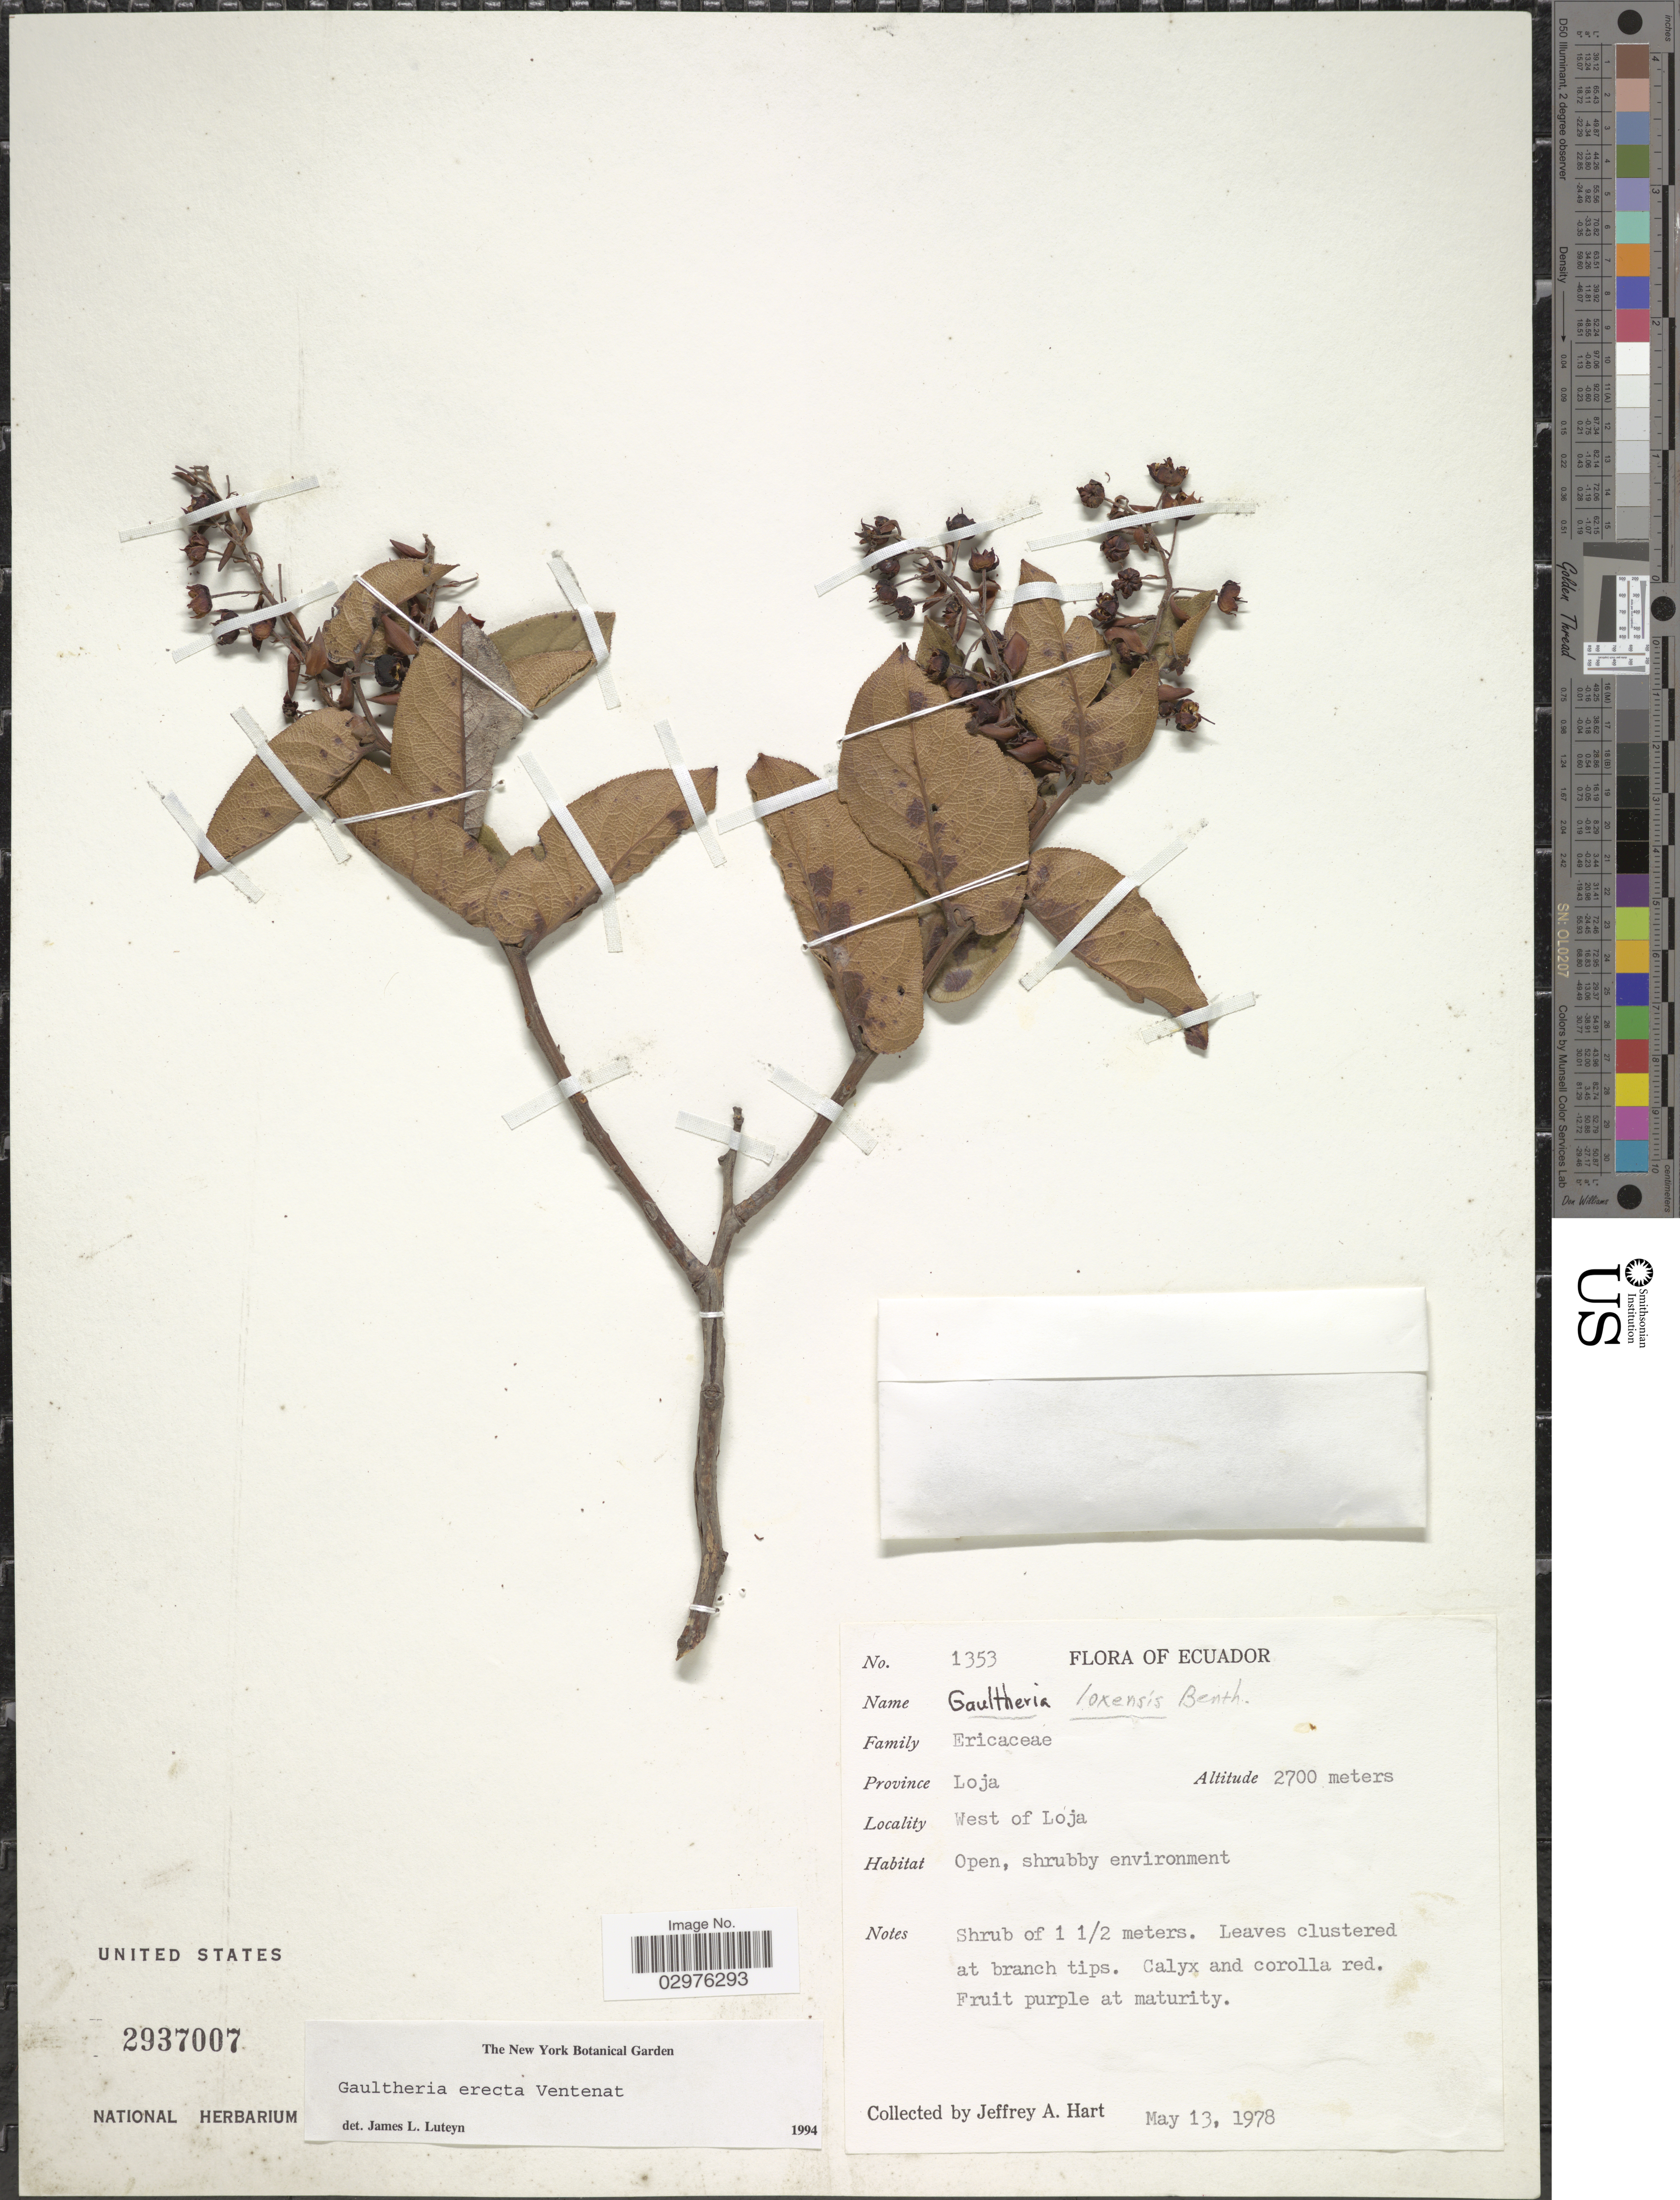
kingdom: Plantae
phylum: Tracheophyta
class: Magnoliopsida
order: Ericales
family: Ericaceae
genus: Gaultheria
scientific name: Gaultheria erecta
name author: Vent.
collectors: J. A. Hart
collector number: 1353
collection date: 1978-05-13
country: Ecuador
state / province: Loja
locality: Province Loja. West of Loja.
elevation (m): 2700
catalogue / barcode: US 2937007